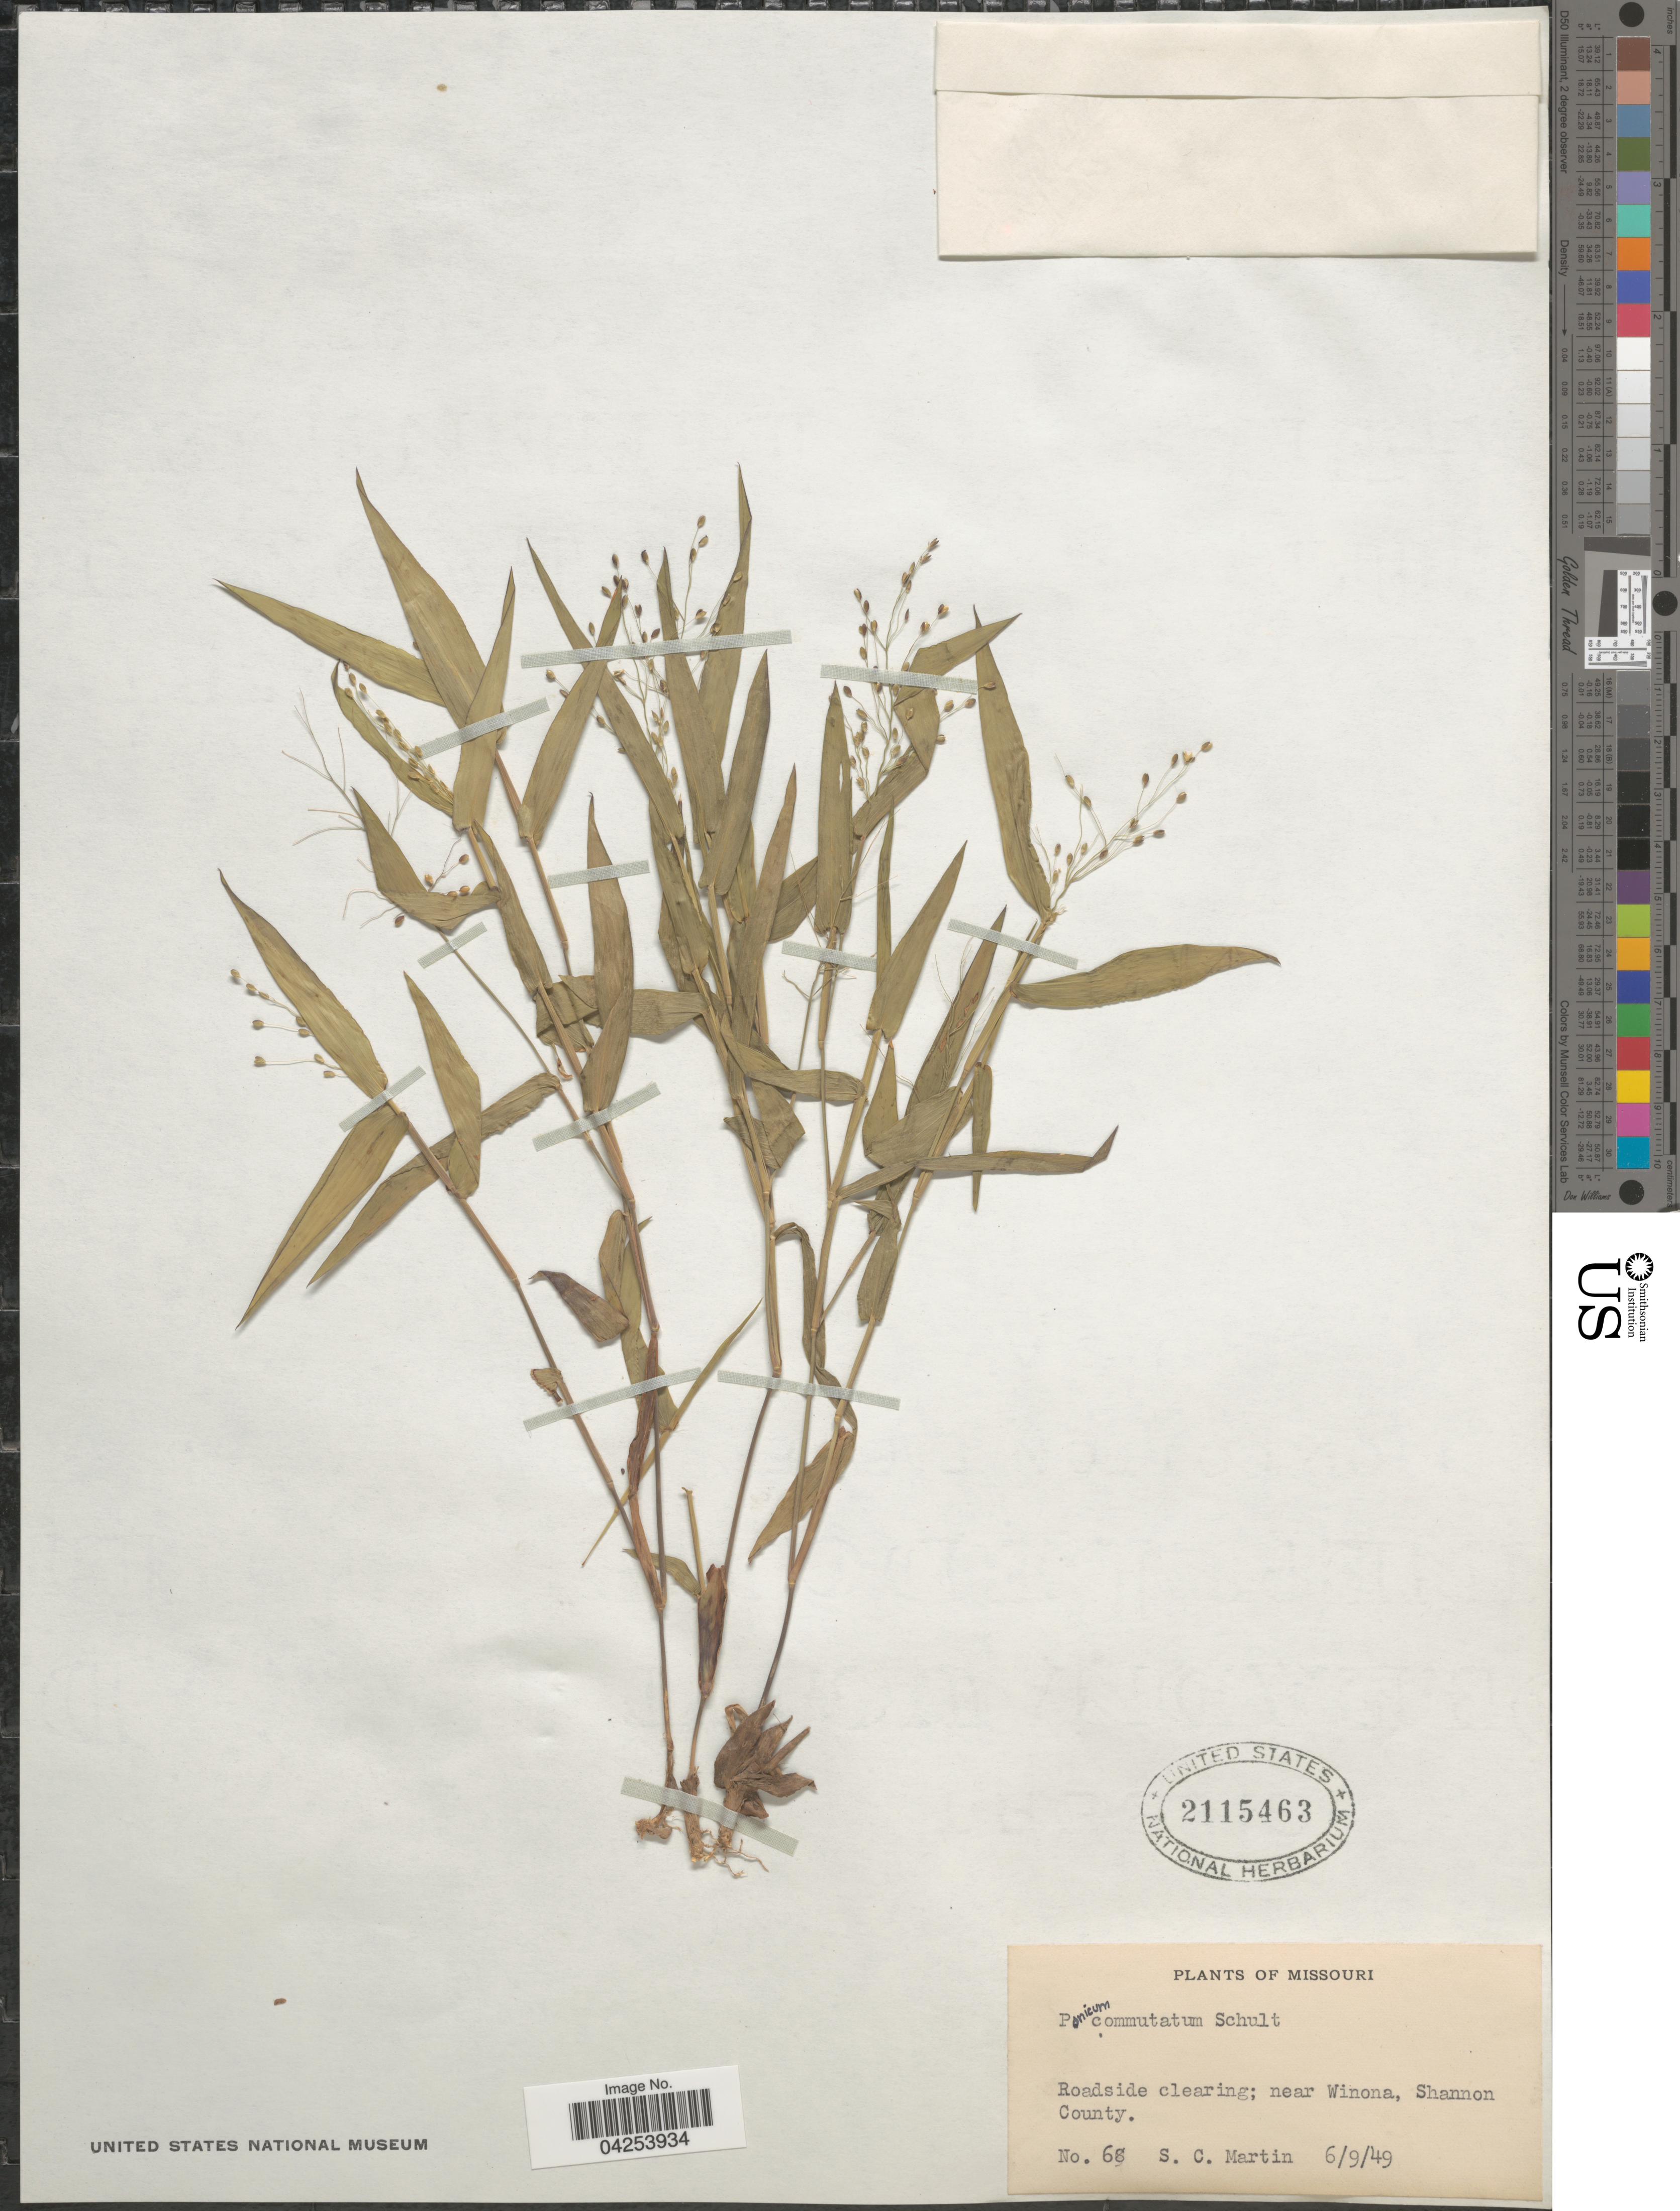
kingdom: Plantae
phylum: Tracheophyta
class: Liliopsida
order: Poales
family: Poaceae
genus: Dichanthelium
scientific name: Dichanthelium commutatum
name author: (Schult.) Gould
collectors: S. C. Martin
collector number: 68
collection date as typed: Transcribed d/m/y: 9/6/49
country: United States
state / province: Missouri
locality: Roadside clearing; near Winona, Shannon County.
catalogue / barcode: US 2115463